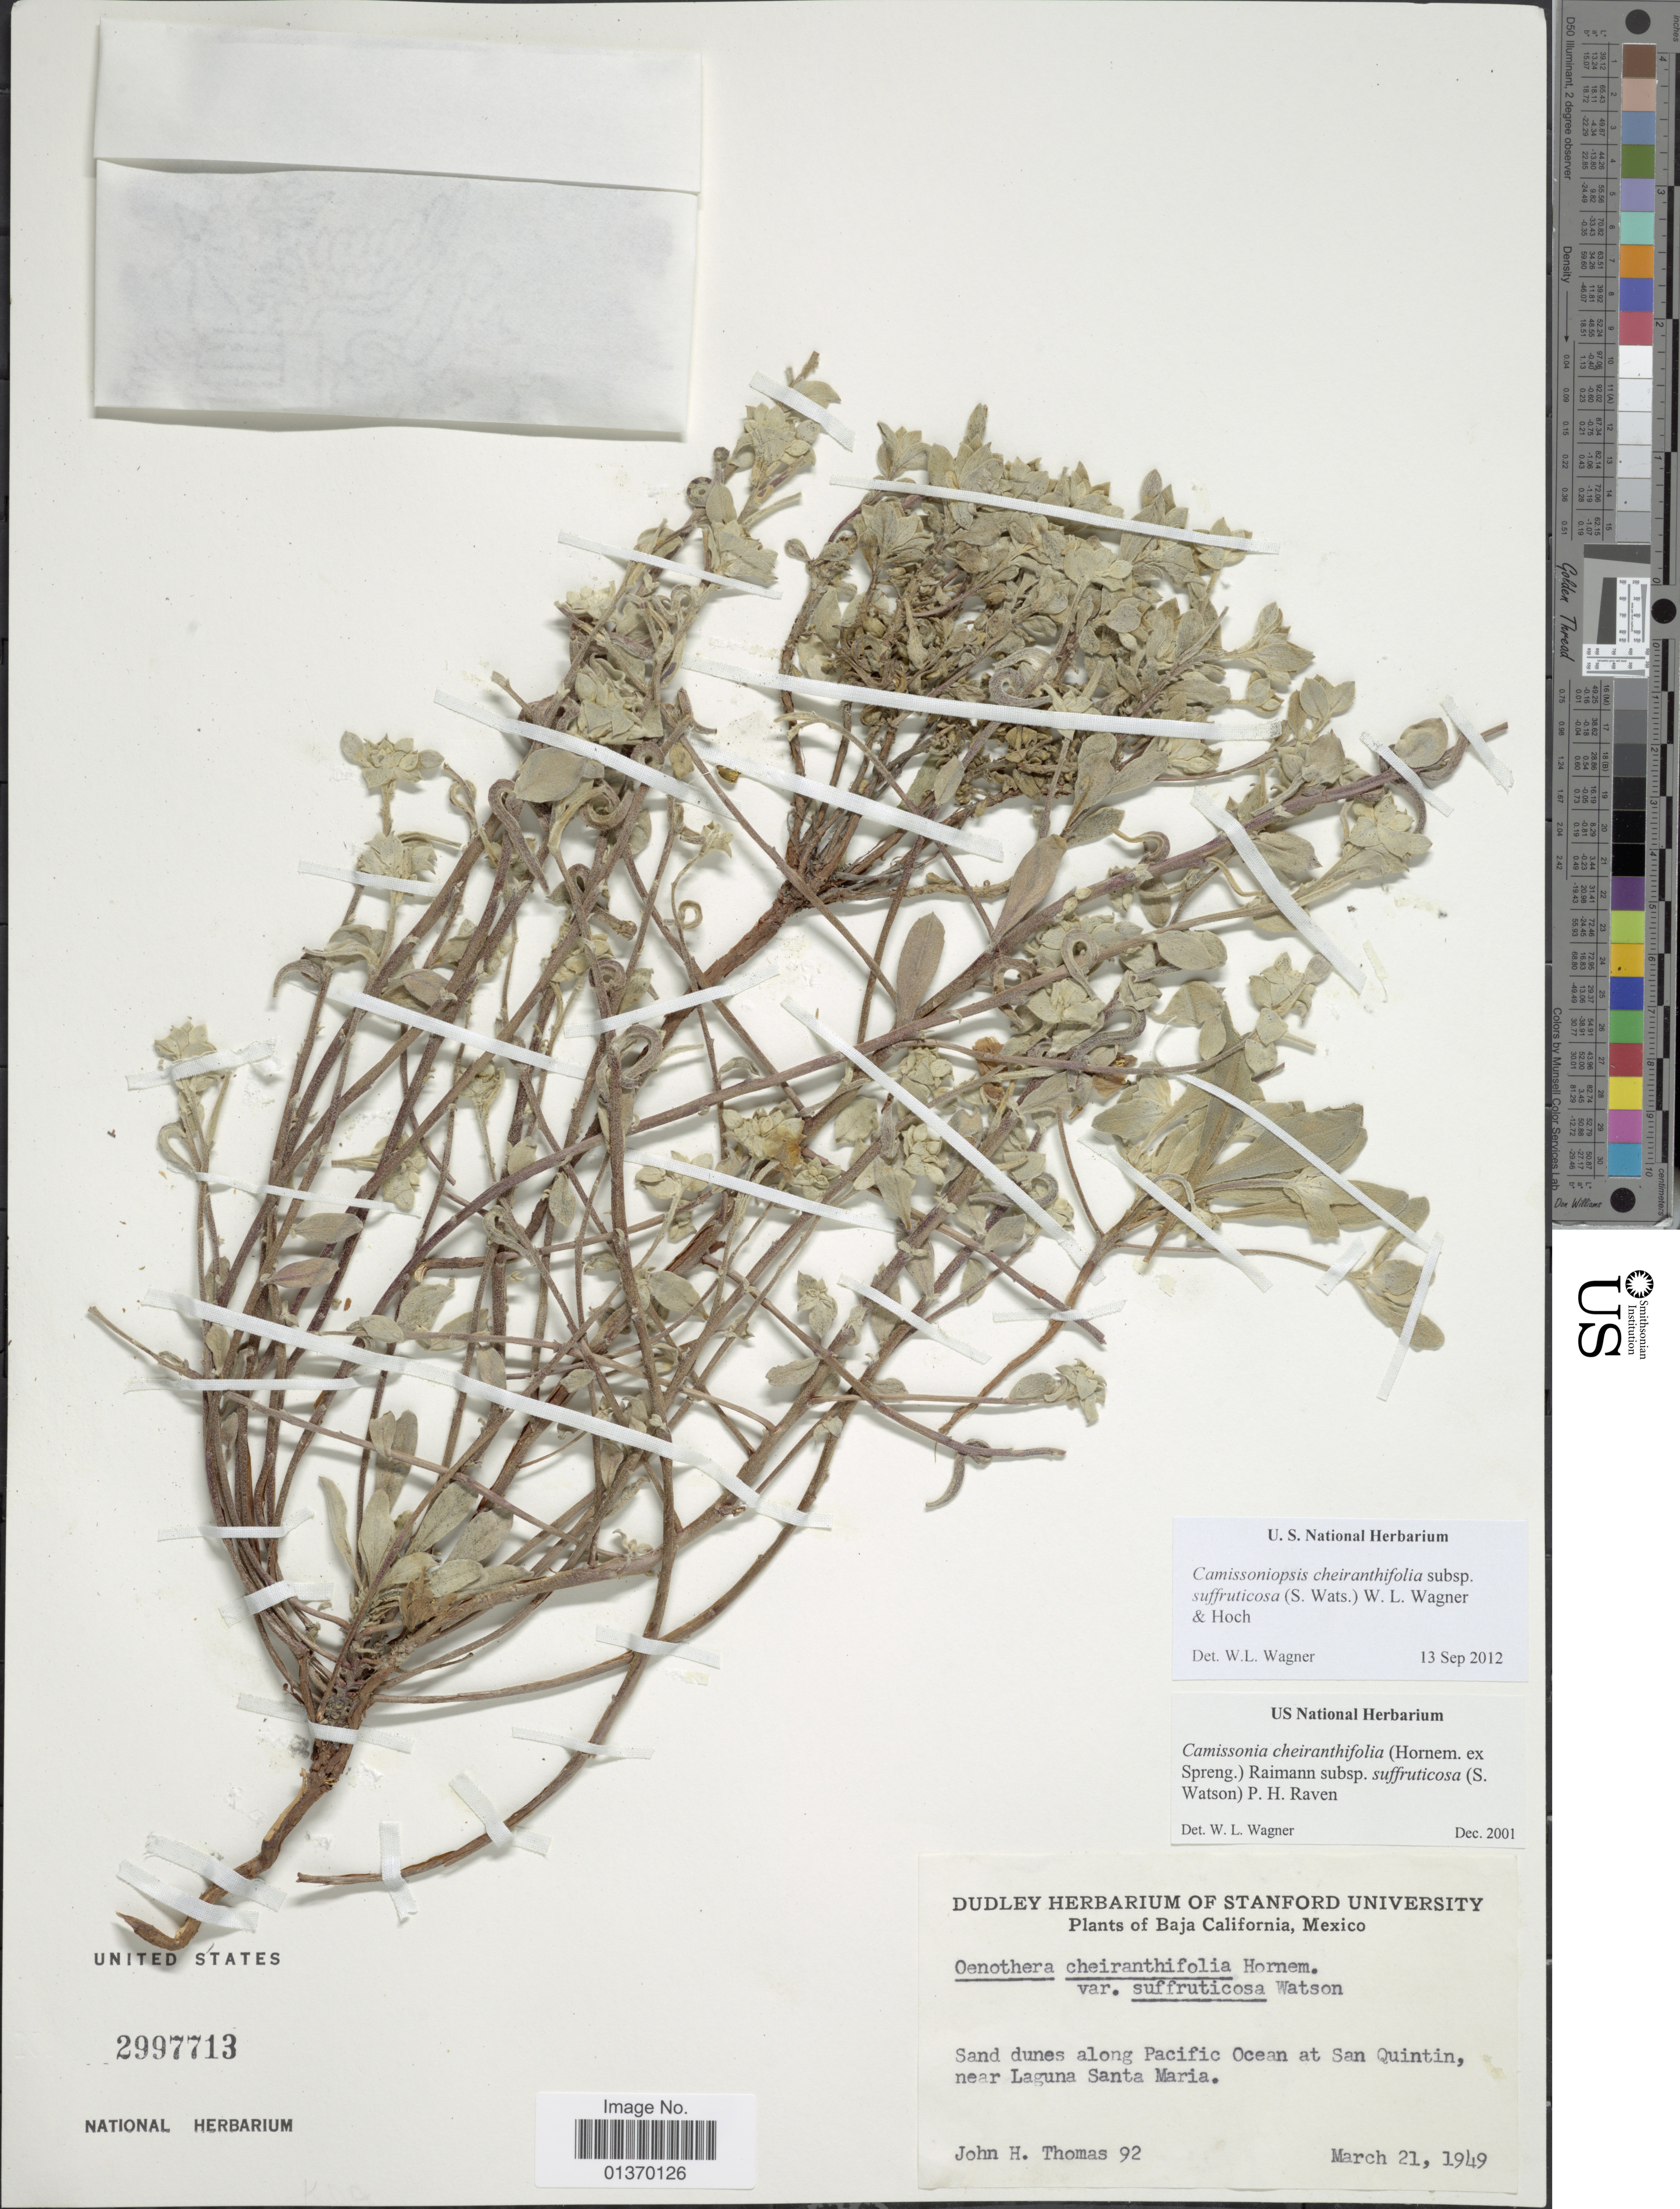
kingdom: Plantae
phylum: Tracheophyta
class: Magnoliopsida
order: Myrtales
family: Onagraceae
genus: Camissoniopsis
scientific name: Camissoniopsis cheiranthifolia subsp. suffruticosa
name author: (S. Watson) W.L. Wagner & Hoch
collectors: J. H. Thomas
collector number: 92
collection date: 1949-03-21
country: Mexico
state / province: Baja California Norte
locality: Sand dunes along Pacific Ocean at San Quintin, near Laguna Santa Maria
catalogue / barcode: US 2997713